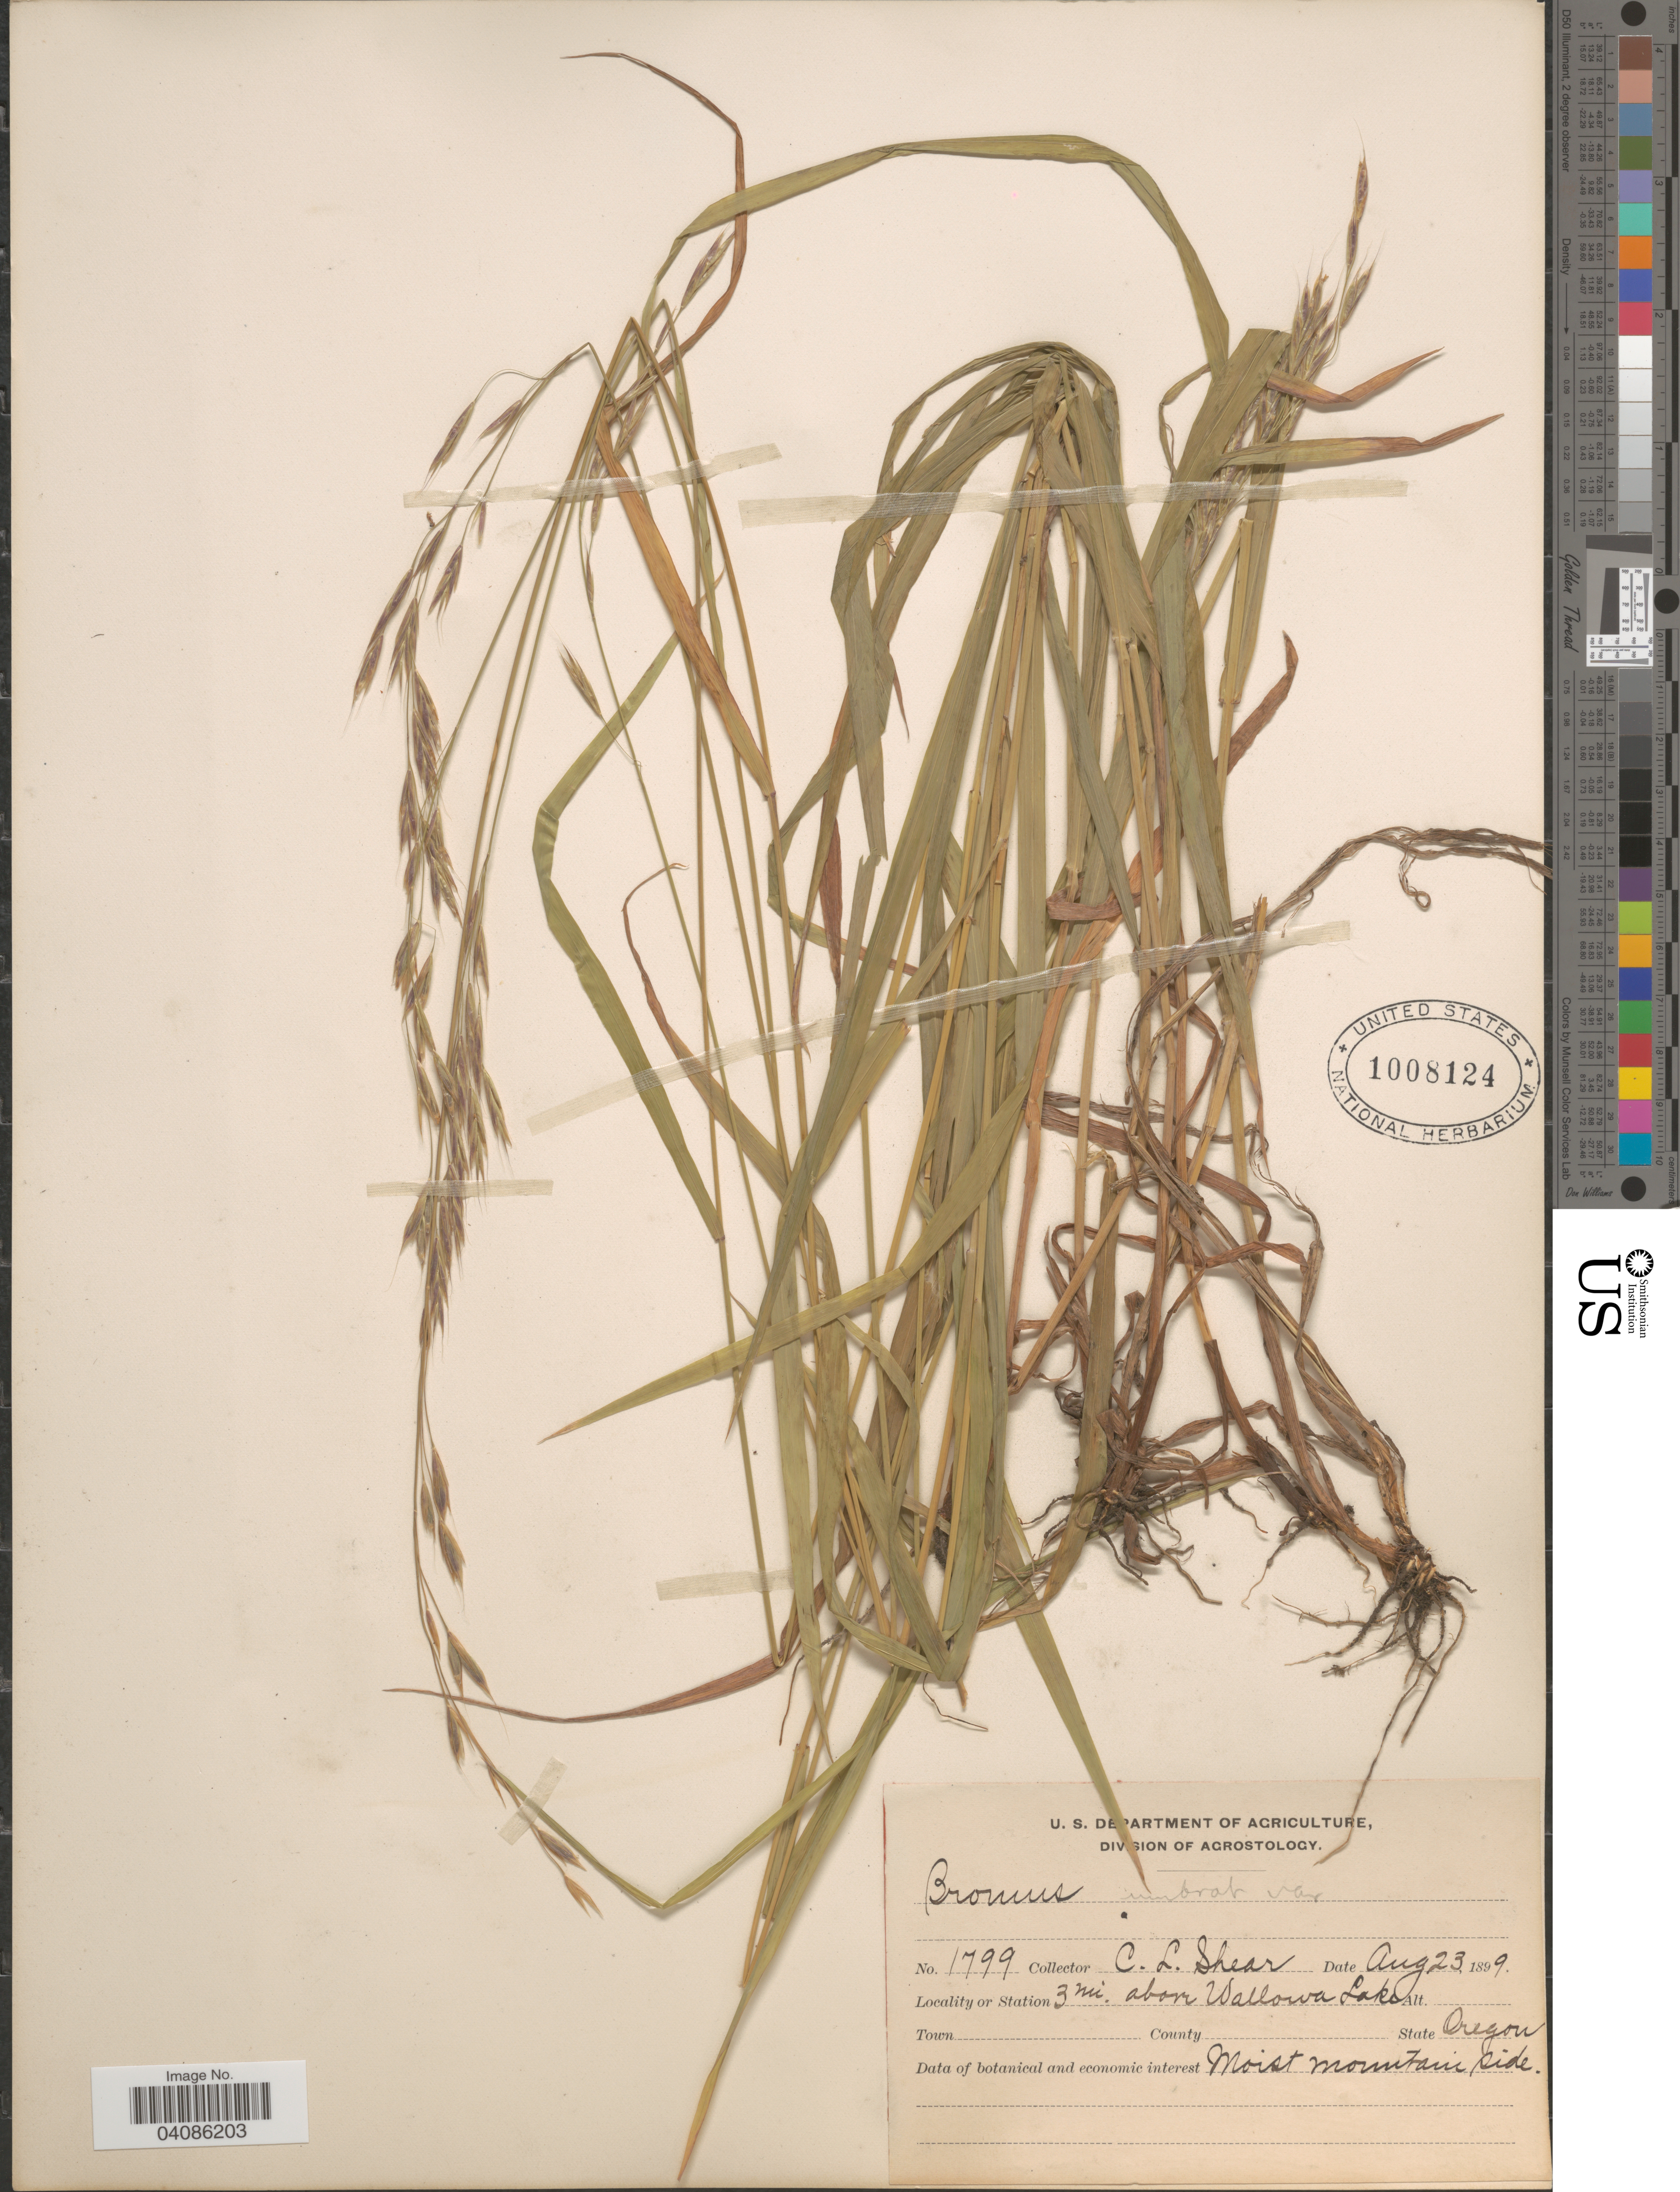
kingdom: Plantae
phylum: Tracheophyta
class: Liliopsida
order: Poales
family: Poaceae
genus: Bromus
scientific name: Bromus texensis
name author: (Shear) Hitchc.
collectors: C. L. Shear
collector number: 1799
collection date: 1899-08-23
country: United States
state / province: Oregon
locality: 3 mi. above Wallowa Lake. Moist mountain side.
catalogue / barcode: US 1008124